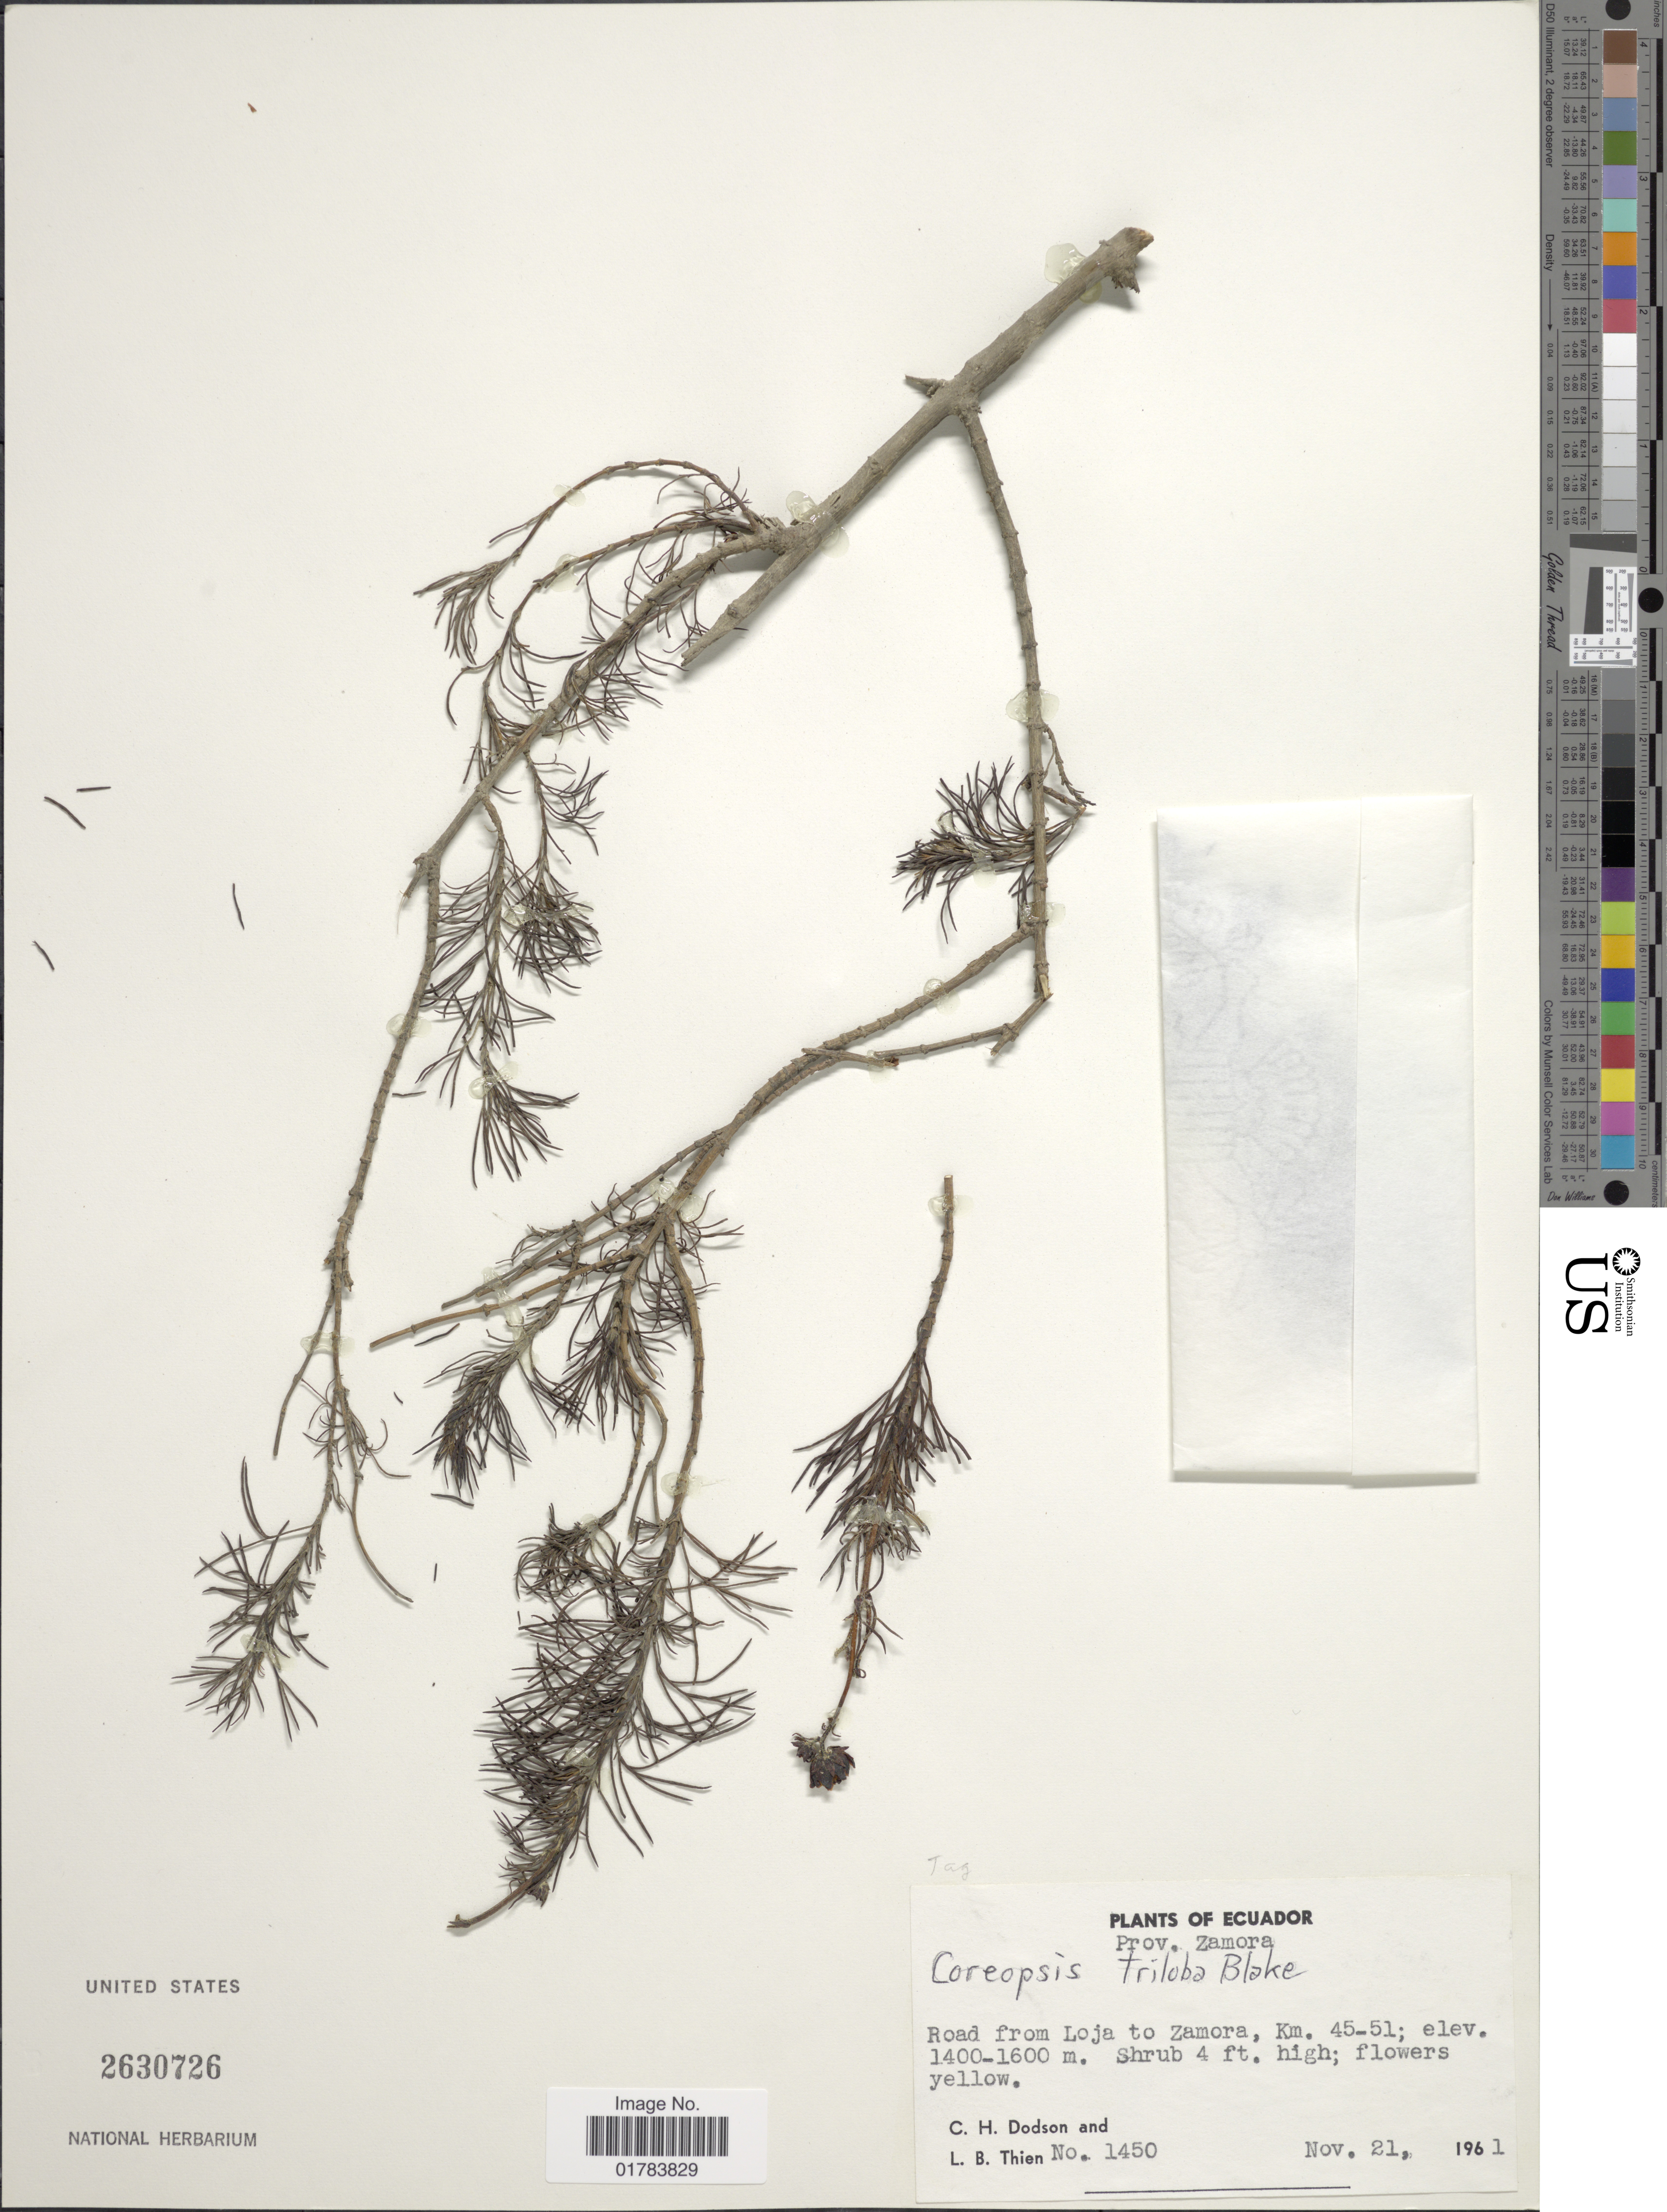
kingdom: Plantae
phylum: Tracheophyta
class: Magnoliopsida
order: Asterales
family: Asteraceae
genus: Coreopsis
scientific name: Coreopsis capillacea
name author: Kunth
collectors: C. H. Dodson & L. Thien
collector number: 1450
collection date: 1961-11-21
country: Ecuador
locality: Prov. Zamora, Road from Loja to Zamora, km. 45-51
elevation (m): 1400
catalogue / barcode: US 2630726